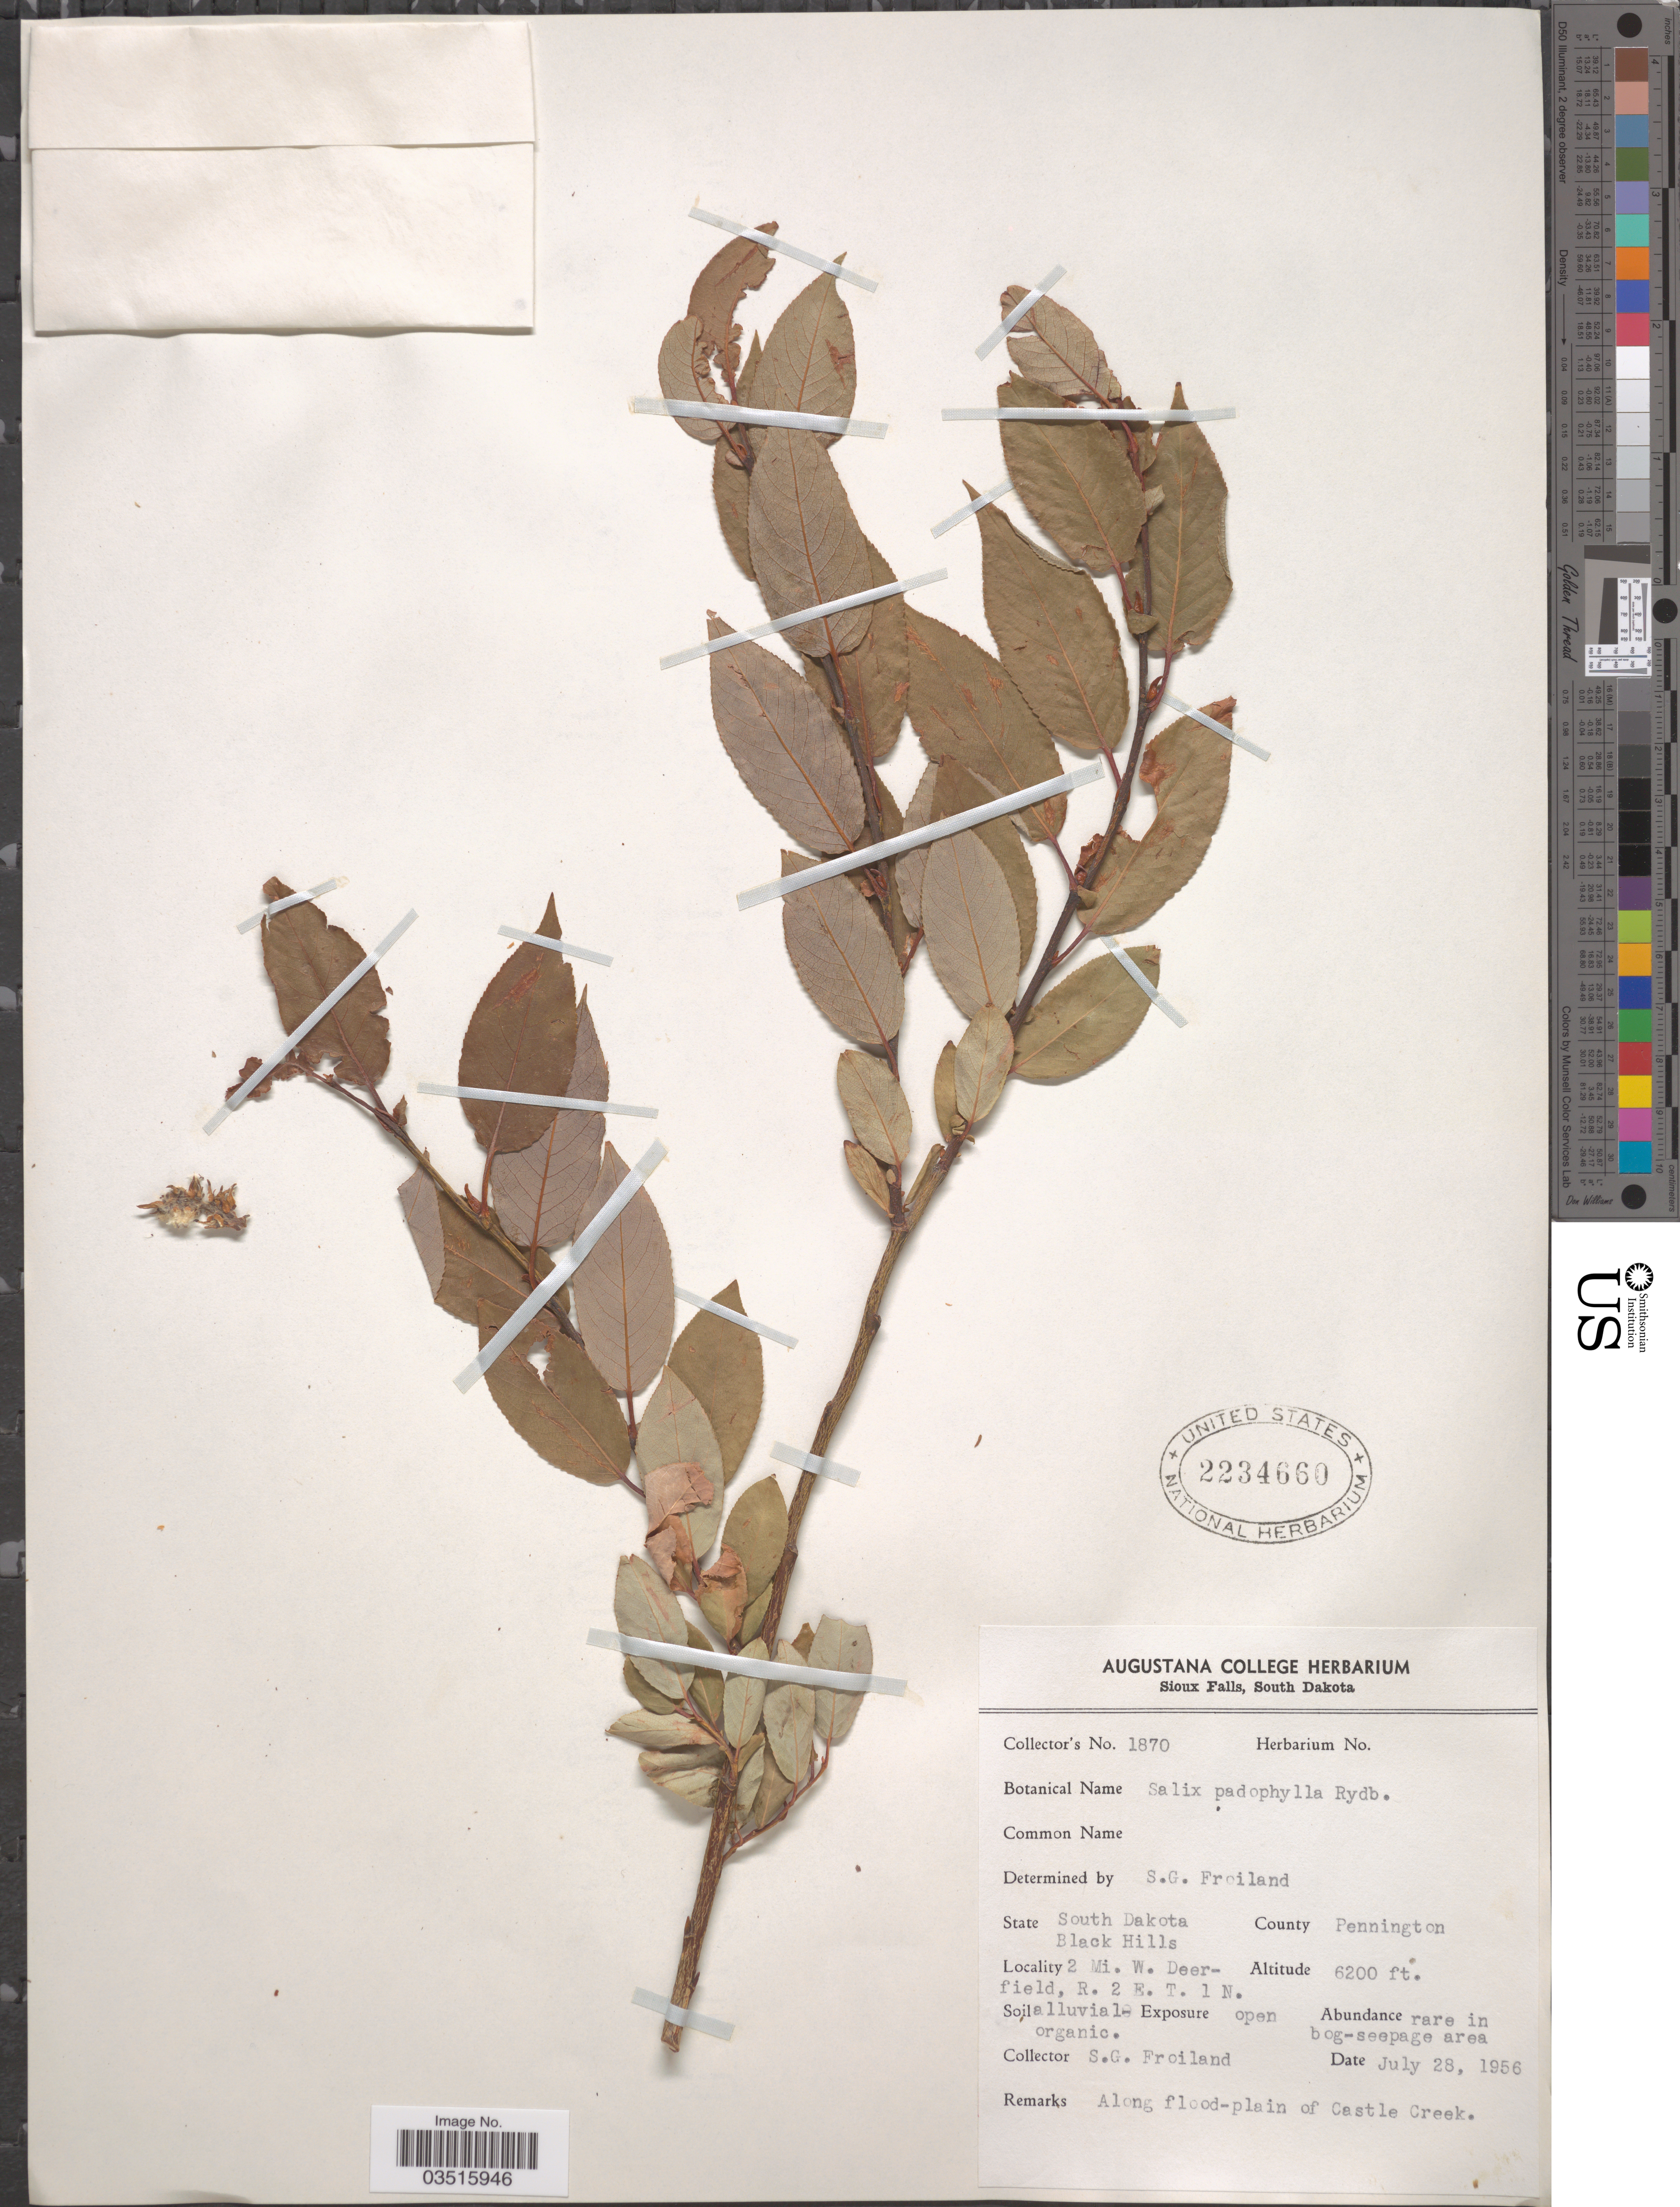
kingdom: Plantae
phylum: Tracheophyta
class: Magnoliopsida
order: Malpighiales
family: Salicaceae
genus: Salix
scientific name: Salix monticola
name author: Bebb.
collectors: S. Froiland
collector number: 1870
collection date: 1956-07-28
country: United States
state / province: South Dakota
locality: County Pennington. Black Hills. 2 Mi. W. Deerfield, R. 2 E. T. 1 N.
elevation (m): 1890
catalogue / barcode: US 2234660